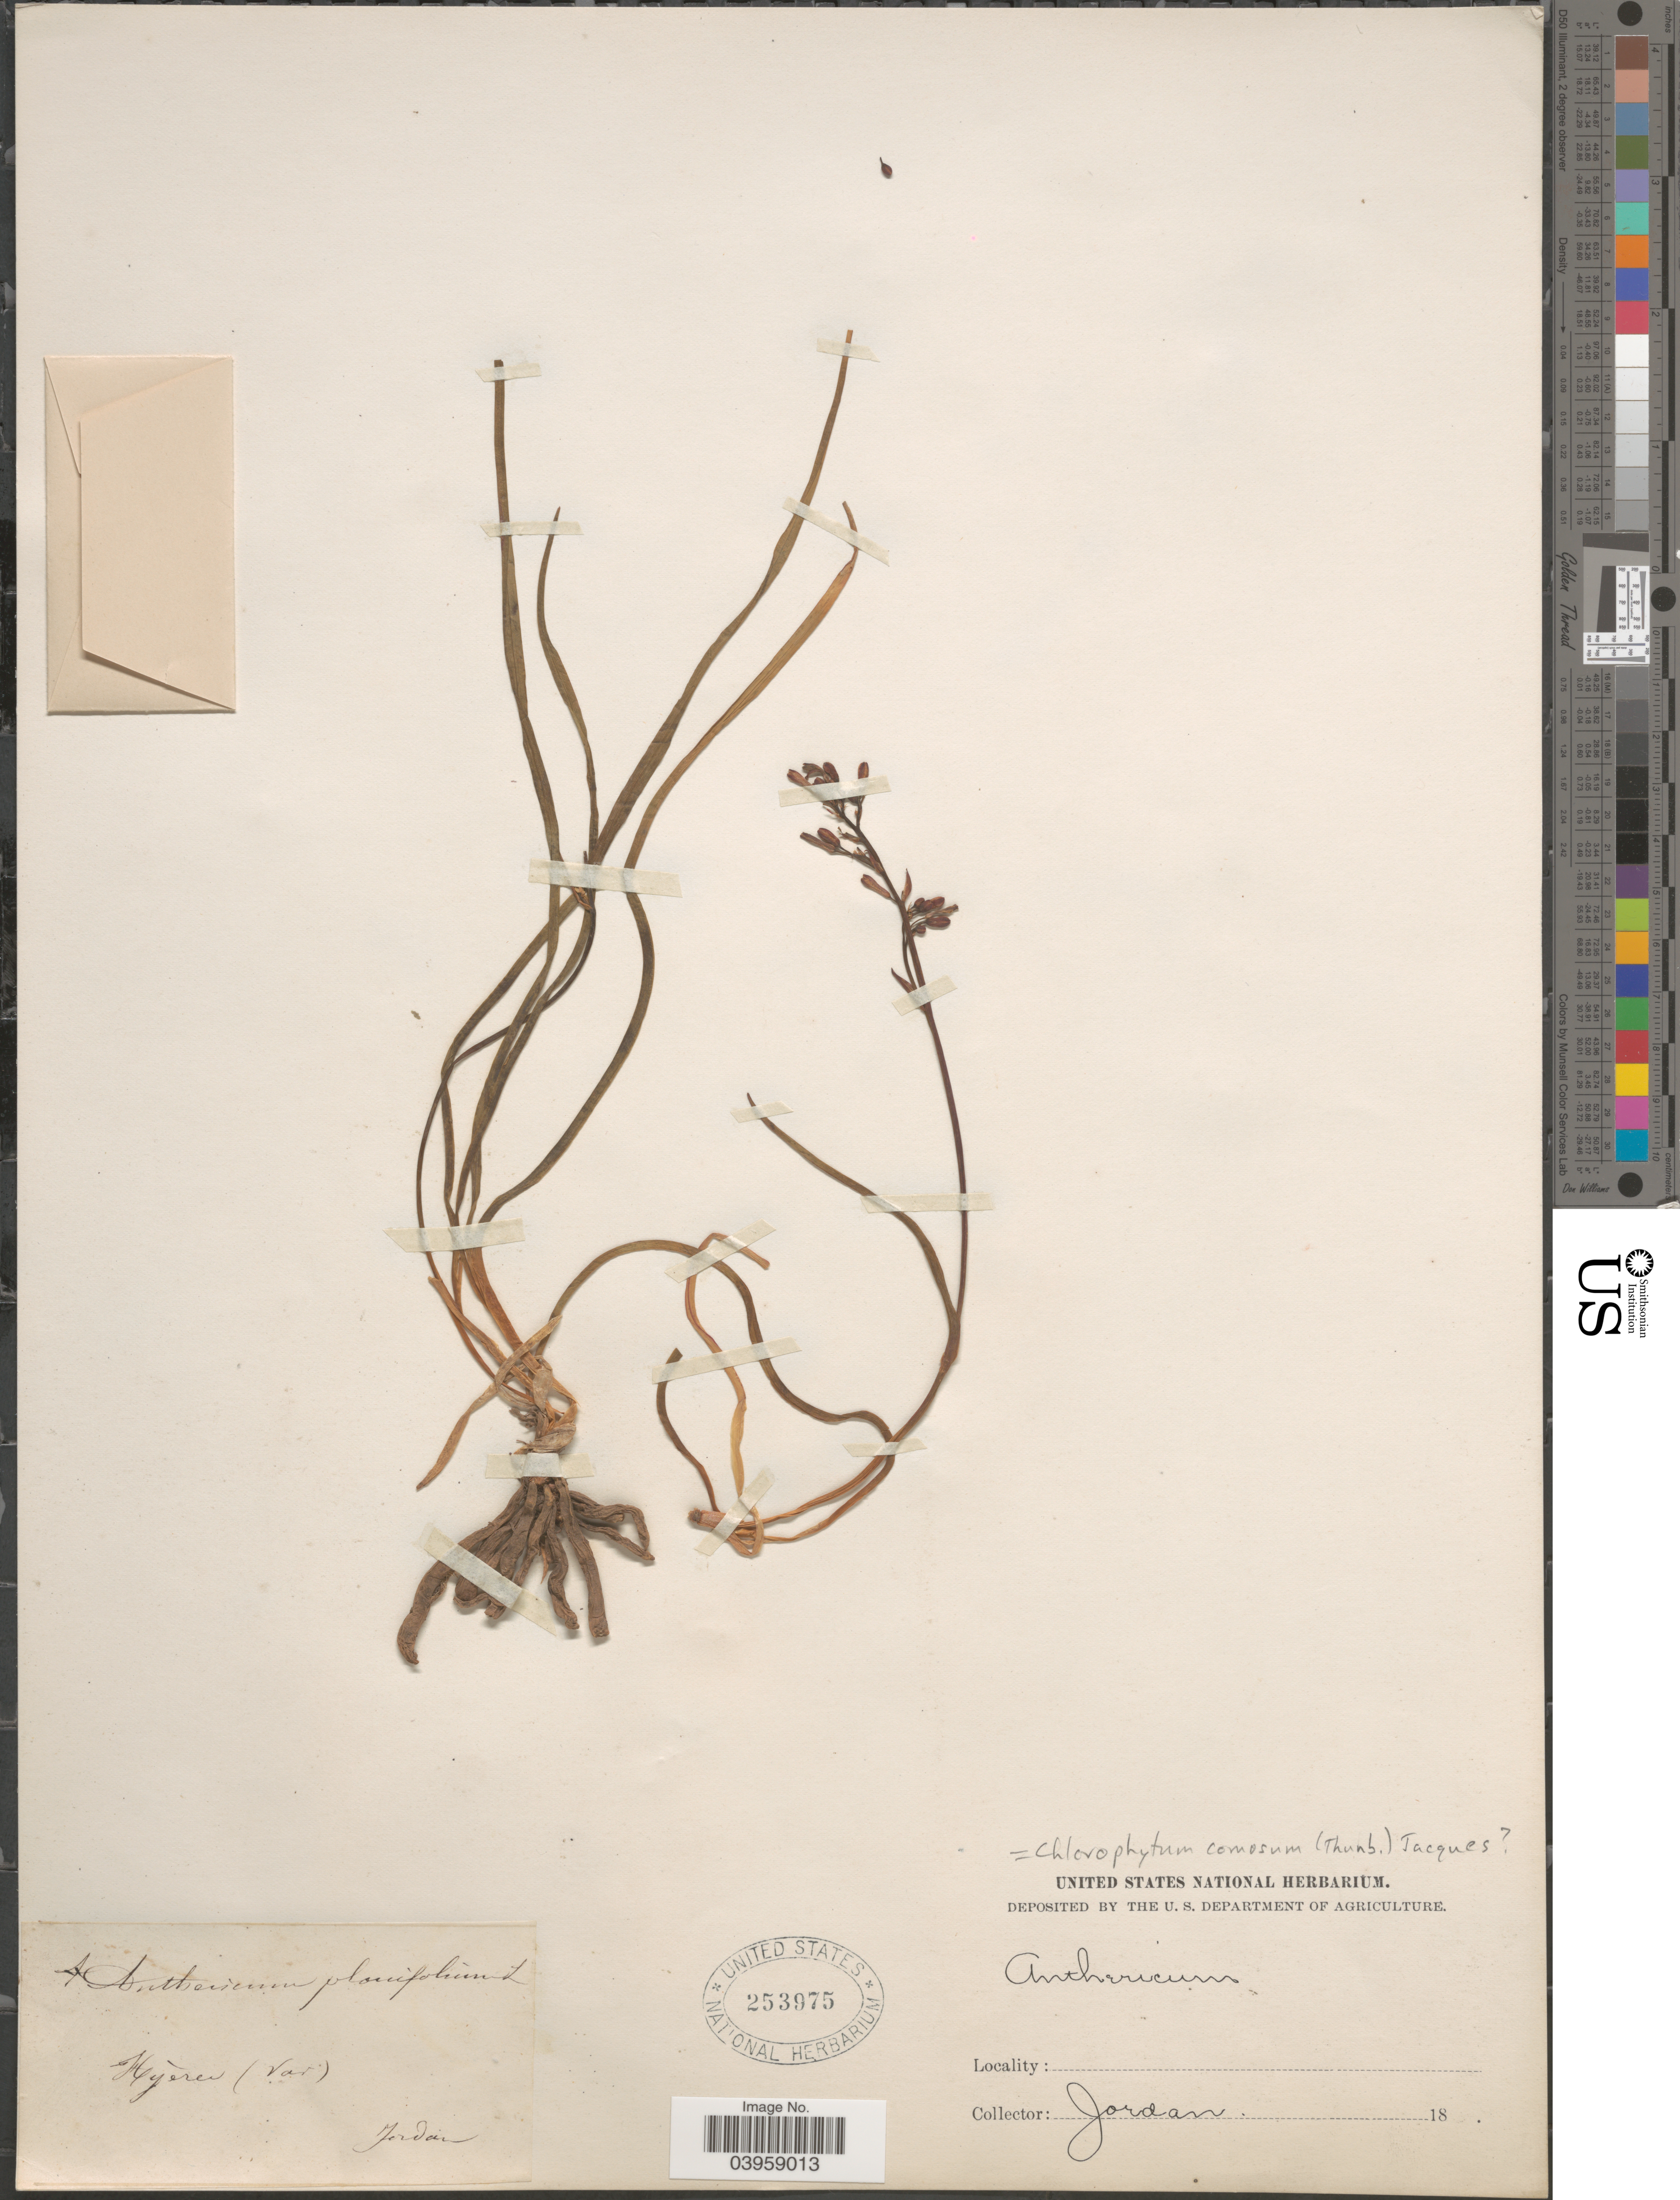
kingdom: Plantae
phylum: Tracheophyta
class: Liliopsida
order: Asparagales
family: Asparagaceae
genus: Chlorophytum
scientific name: Chlorophytum comosum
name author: (Thunb.) Jacques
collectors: -. Jordan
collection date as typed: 18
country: Algeria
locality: (Var).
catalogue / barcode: US 253975